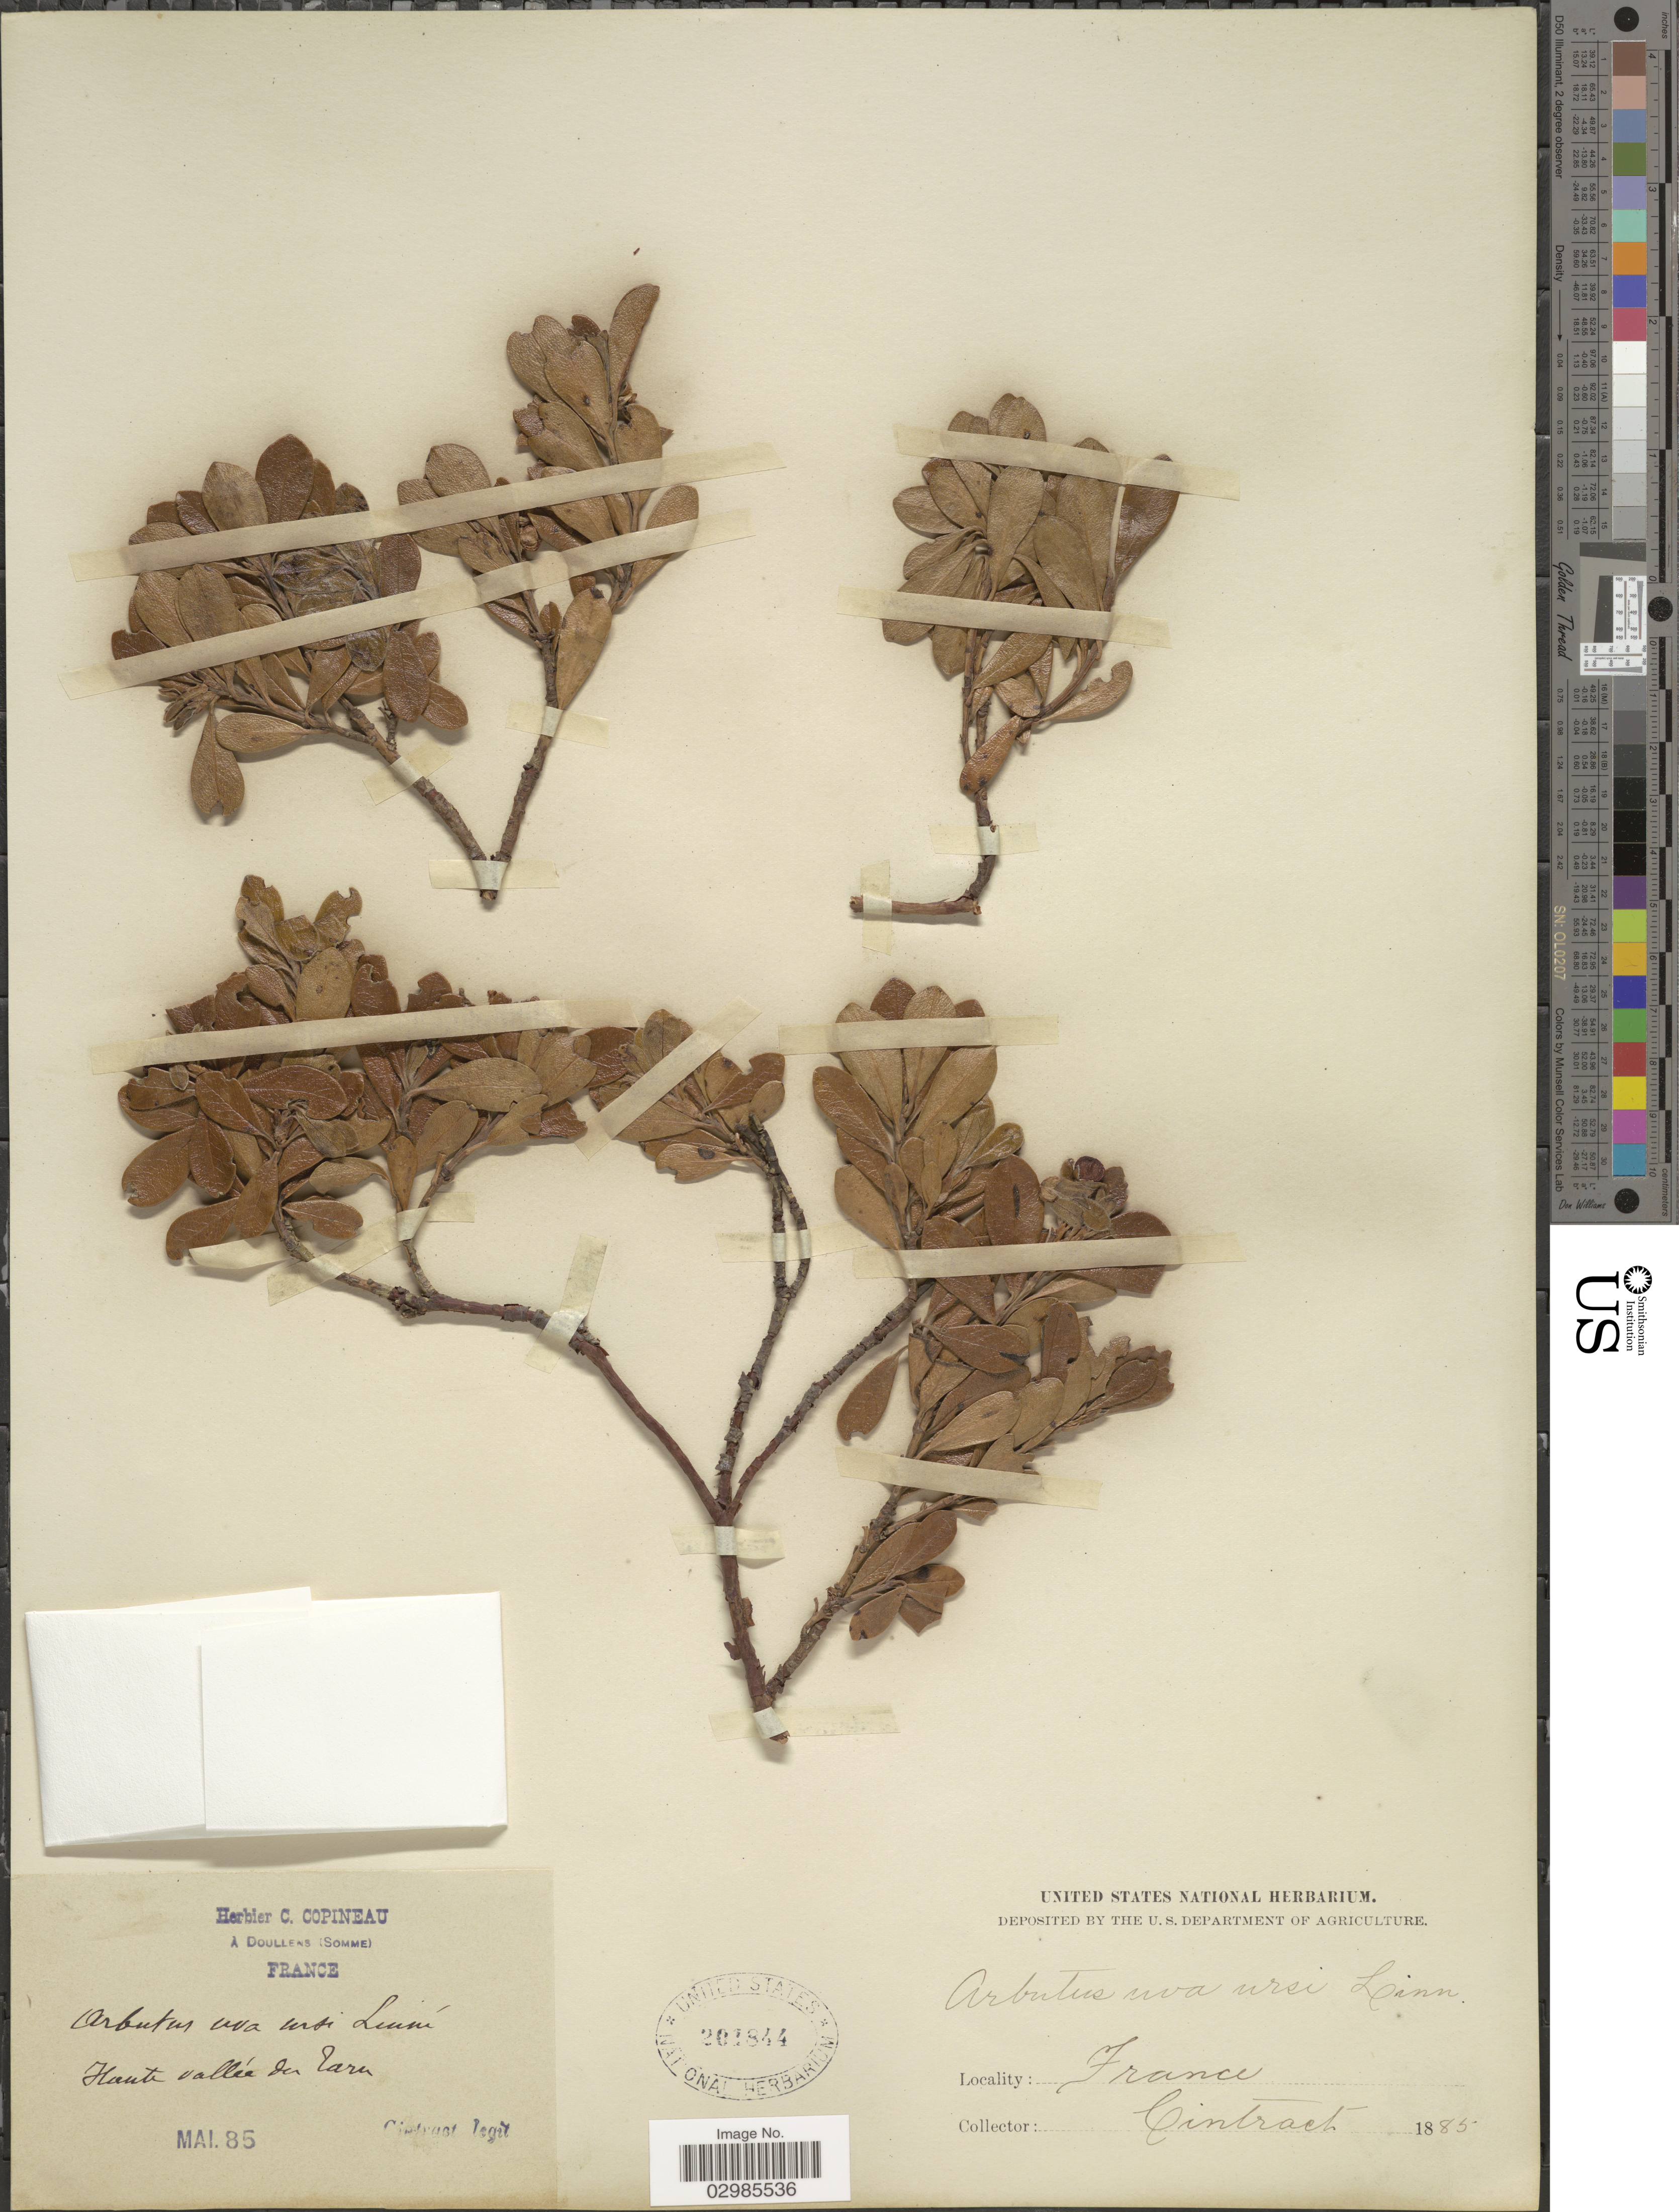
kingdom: Plantae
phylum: Tracheophyta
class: Magnoliopsida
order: Ericales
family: Ericaceae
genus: Arctostaphylos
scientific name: Arctostaphylos uva-ursi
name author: (L.) Spreng.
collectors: Cintract, --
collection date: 1885-05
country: France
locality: Haute vallée du Tarn.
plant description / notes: Corrected "Haute vallée des Taren" to "Haute vallée du Tarn."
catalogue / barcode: US 201844